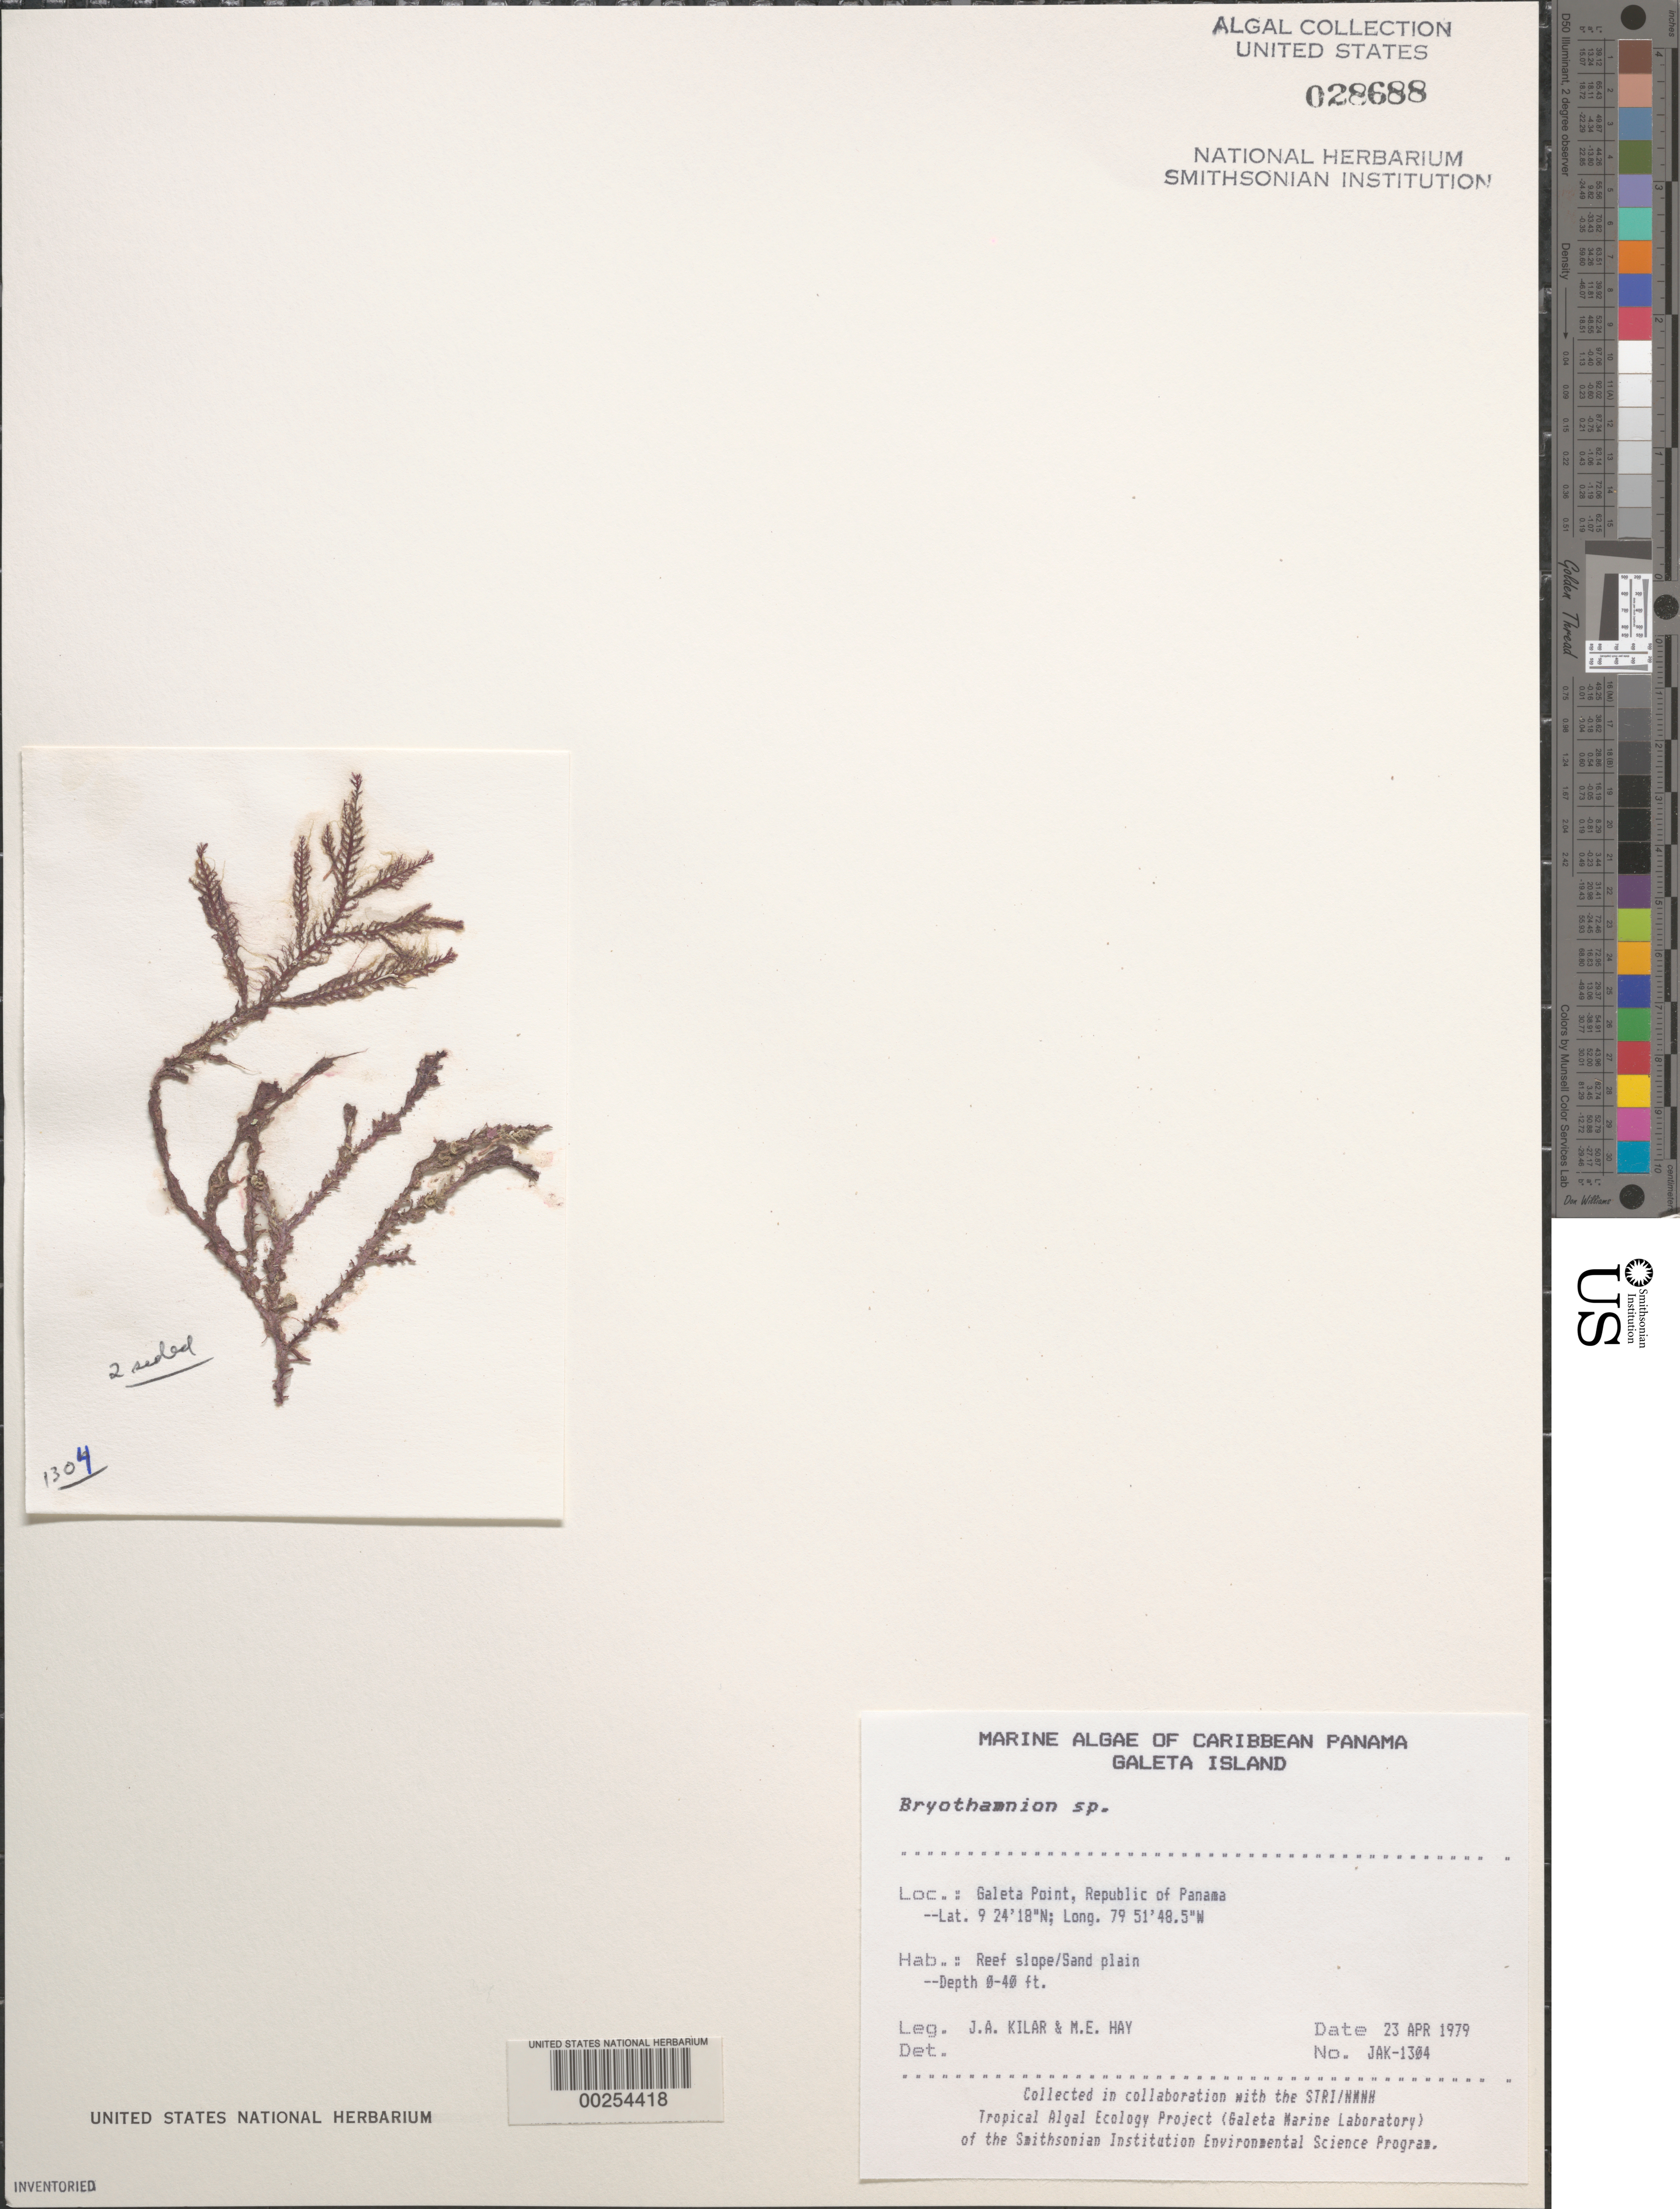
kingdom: Plantae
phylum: Rhodophyta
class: Florideophyceae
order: Ceramiales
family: Rhodomelaceae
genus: Bryothamnion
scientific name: Bryothamnion sp.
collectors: J. A. Kilar & M. E. Hay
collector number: JAK-1304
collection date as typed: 23 Apr 1979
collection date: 1979-04-23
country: Panama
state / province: Colón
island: Galeta Island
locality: Galeta Point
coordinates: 9 24' 18" N, 79 51' 48.5" W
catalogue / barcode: US 28688